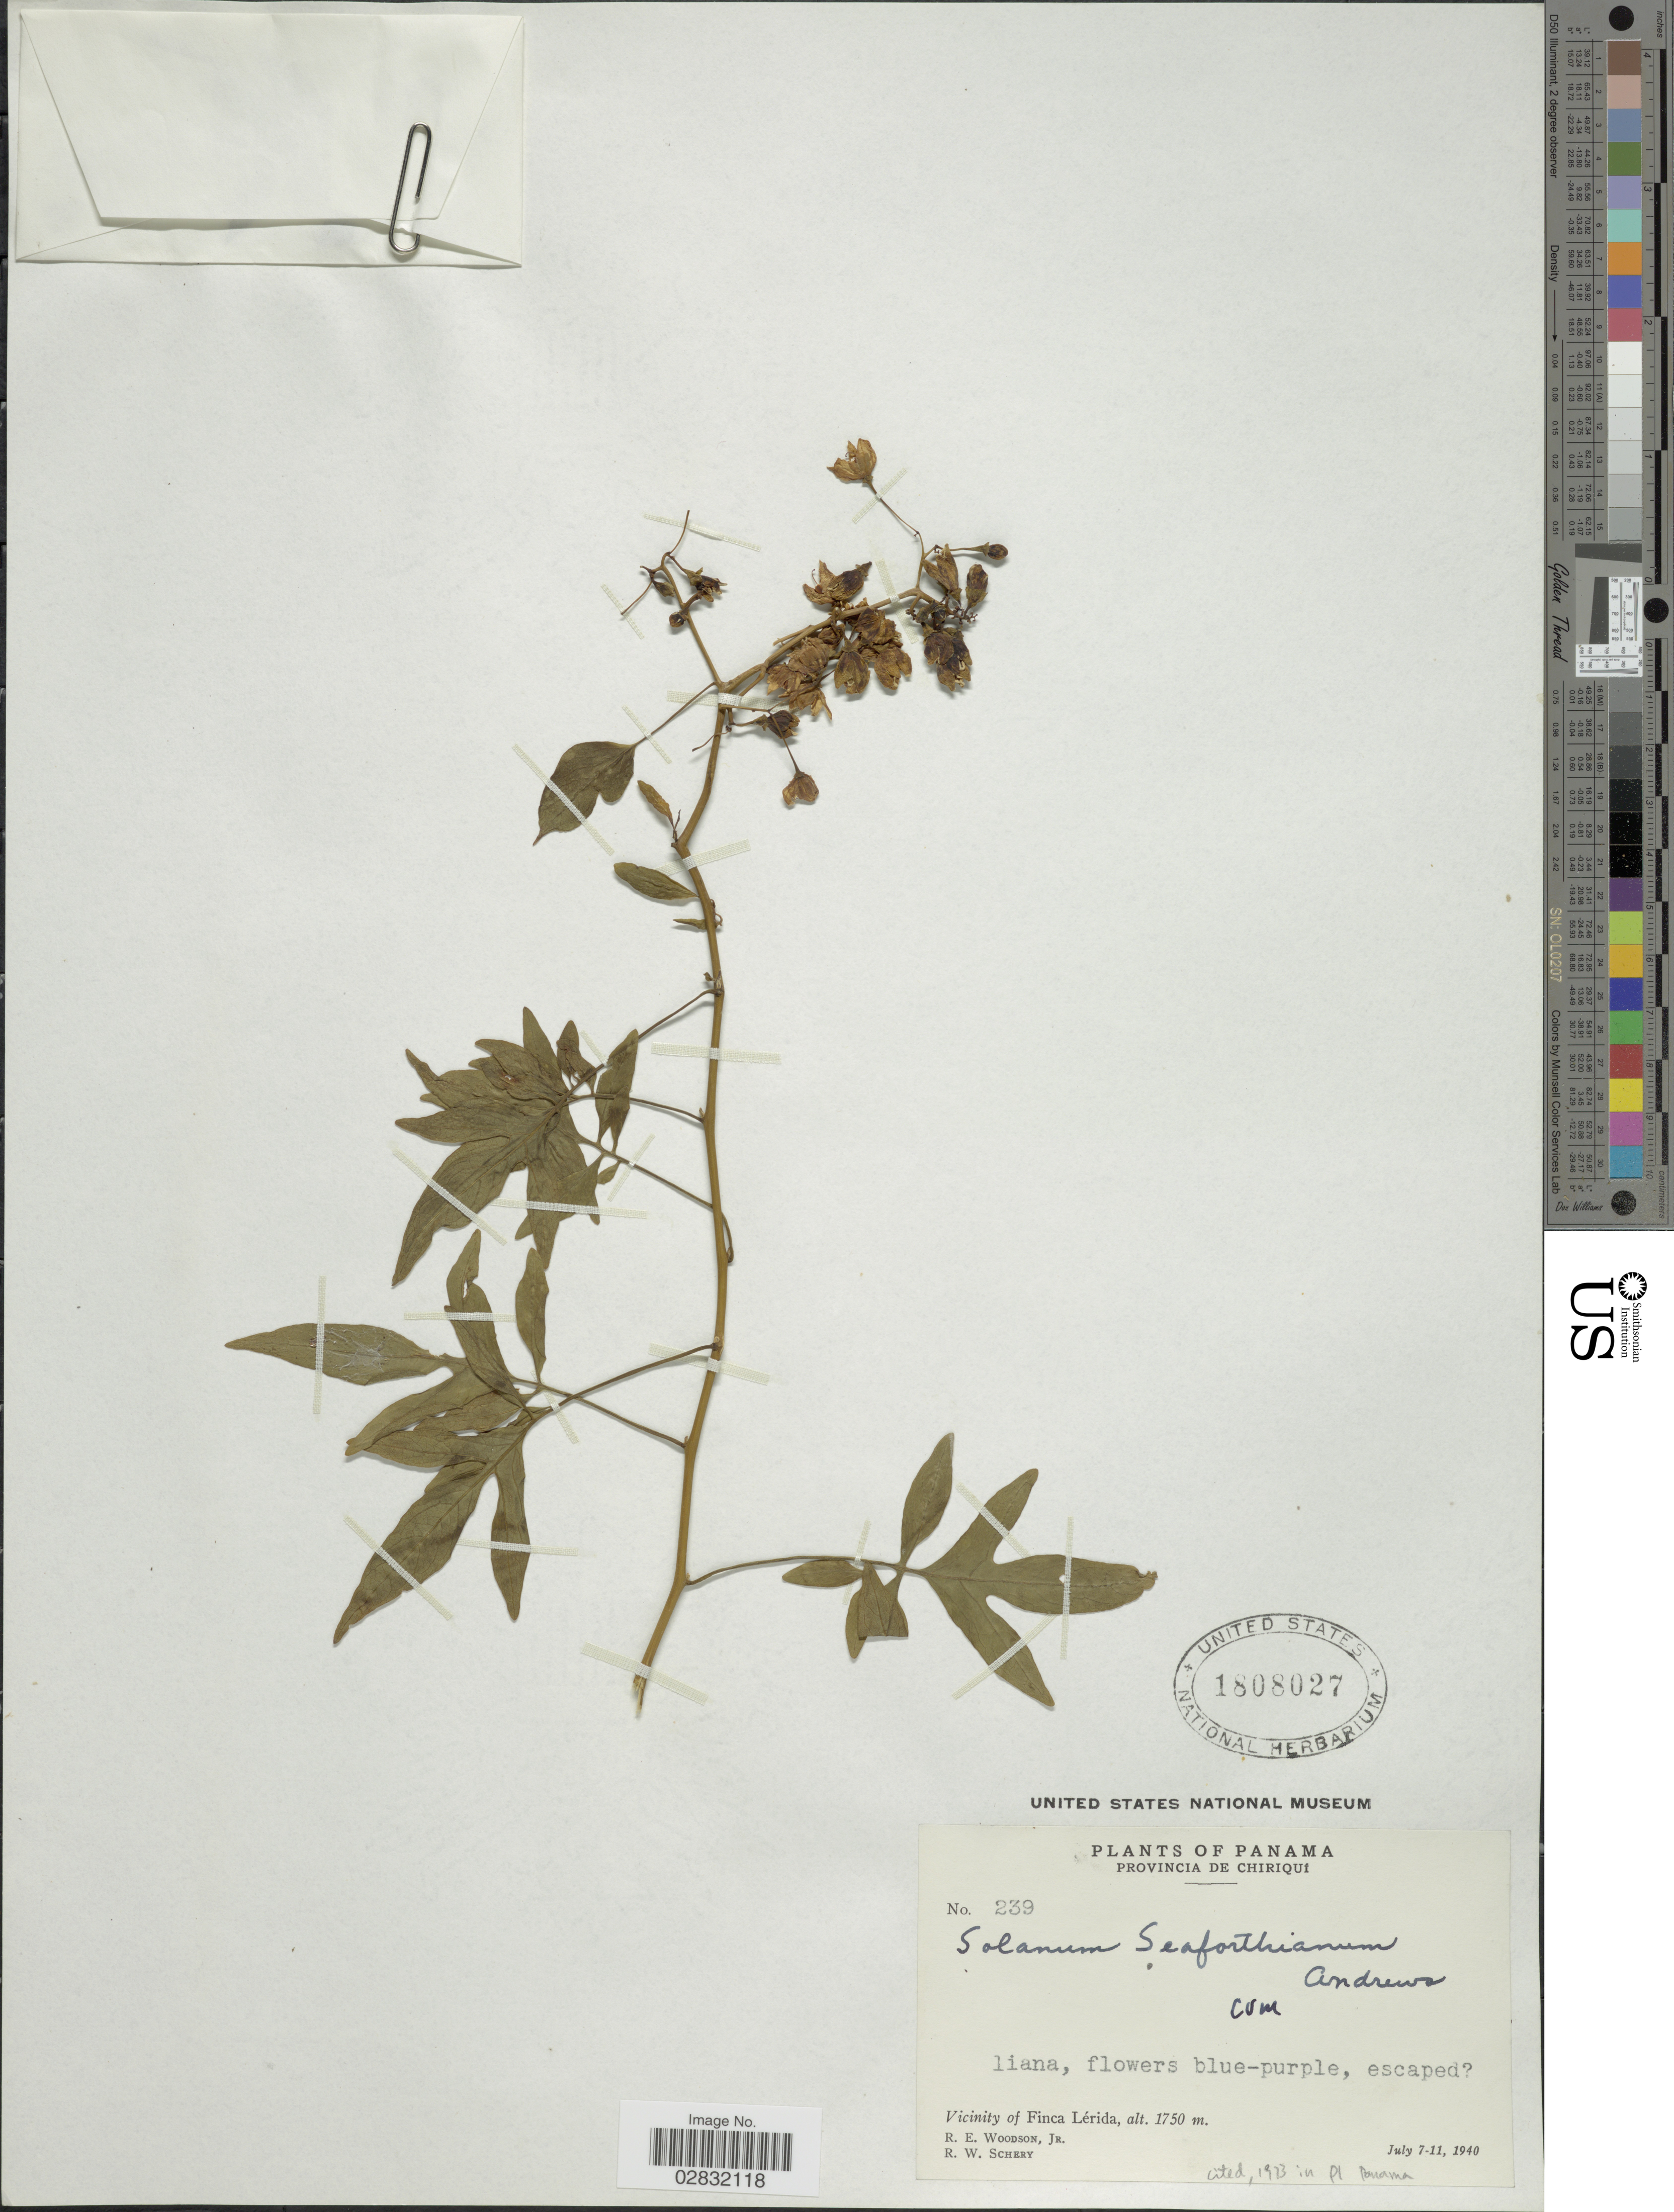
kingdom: Plantae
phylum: Tracheophyta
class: Magnoliopsida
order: Solanales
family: Solanaceae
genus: Solanum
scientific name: Solanum seaforthianum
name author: Andrews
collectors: R. E. Woodson & R. W. Schery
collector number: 239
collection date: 1940-07-07/1940-07-11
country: Panama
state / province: Chiriqui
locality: Provincia De Chiriqui, Vicinity of Finca Lérida.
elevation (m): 1750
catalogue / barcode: US 1808027